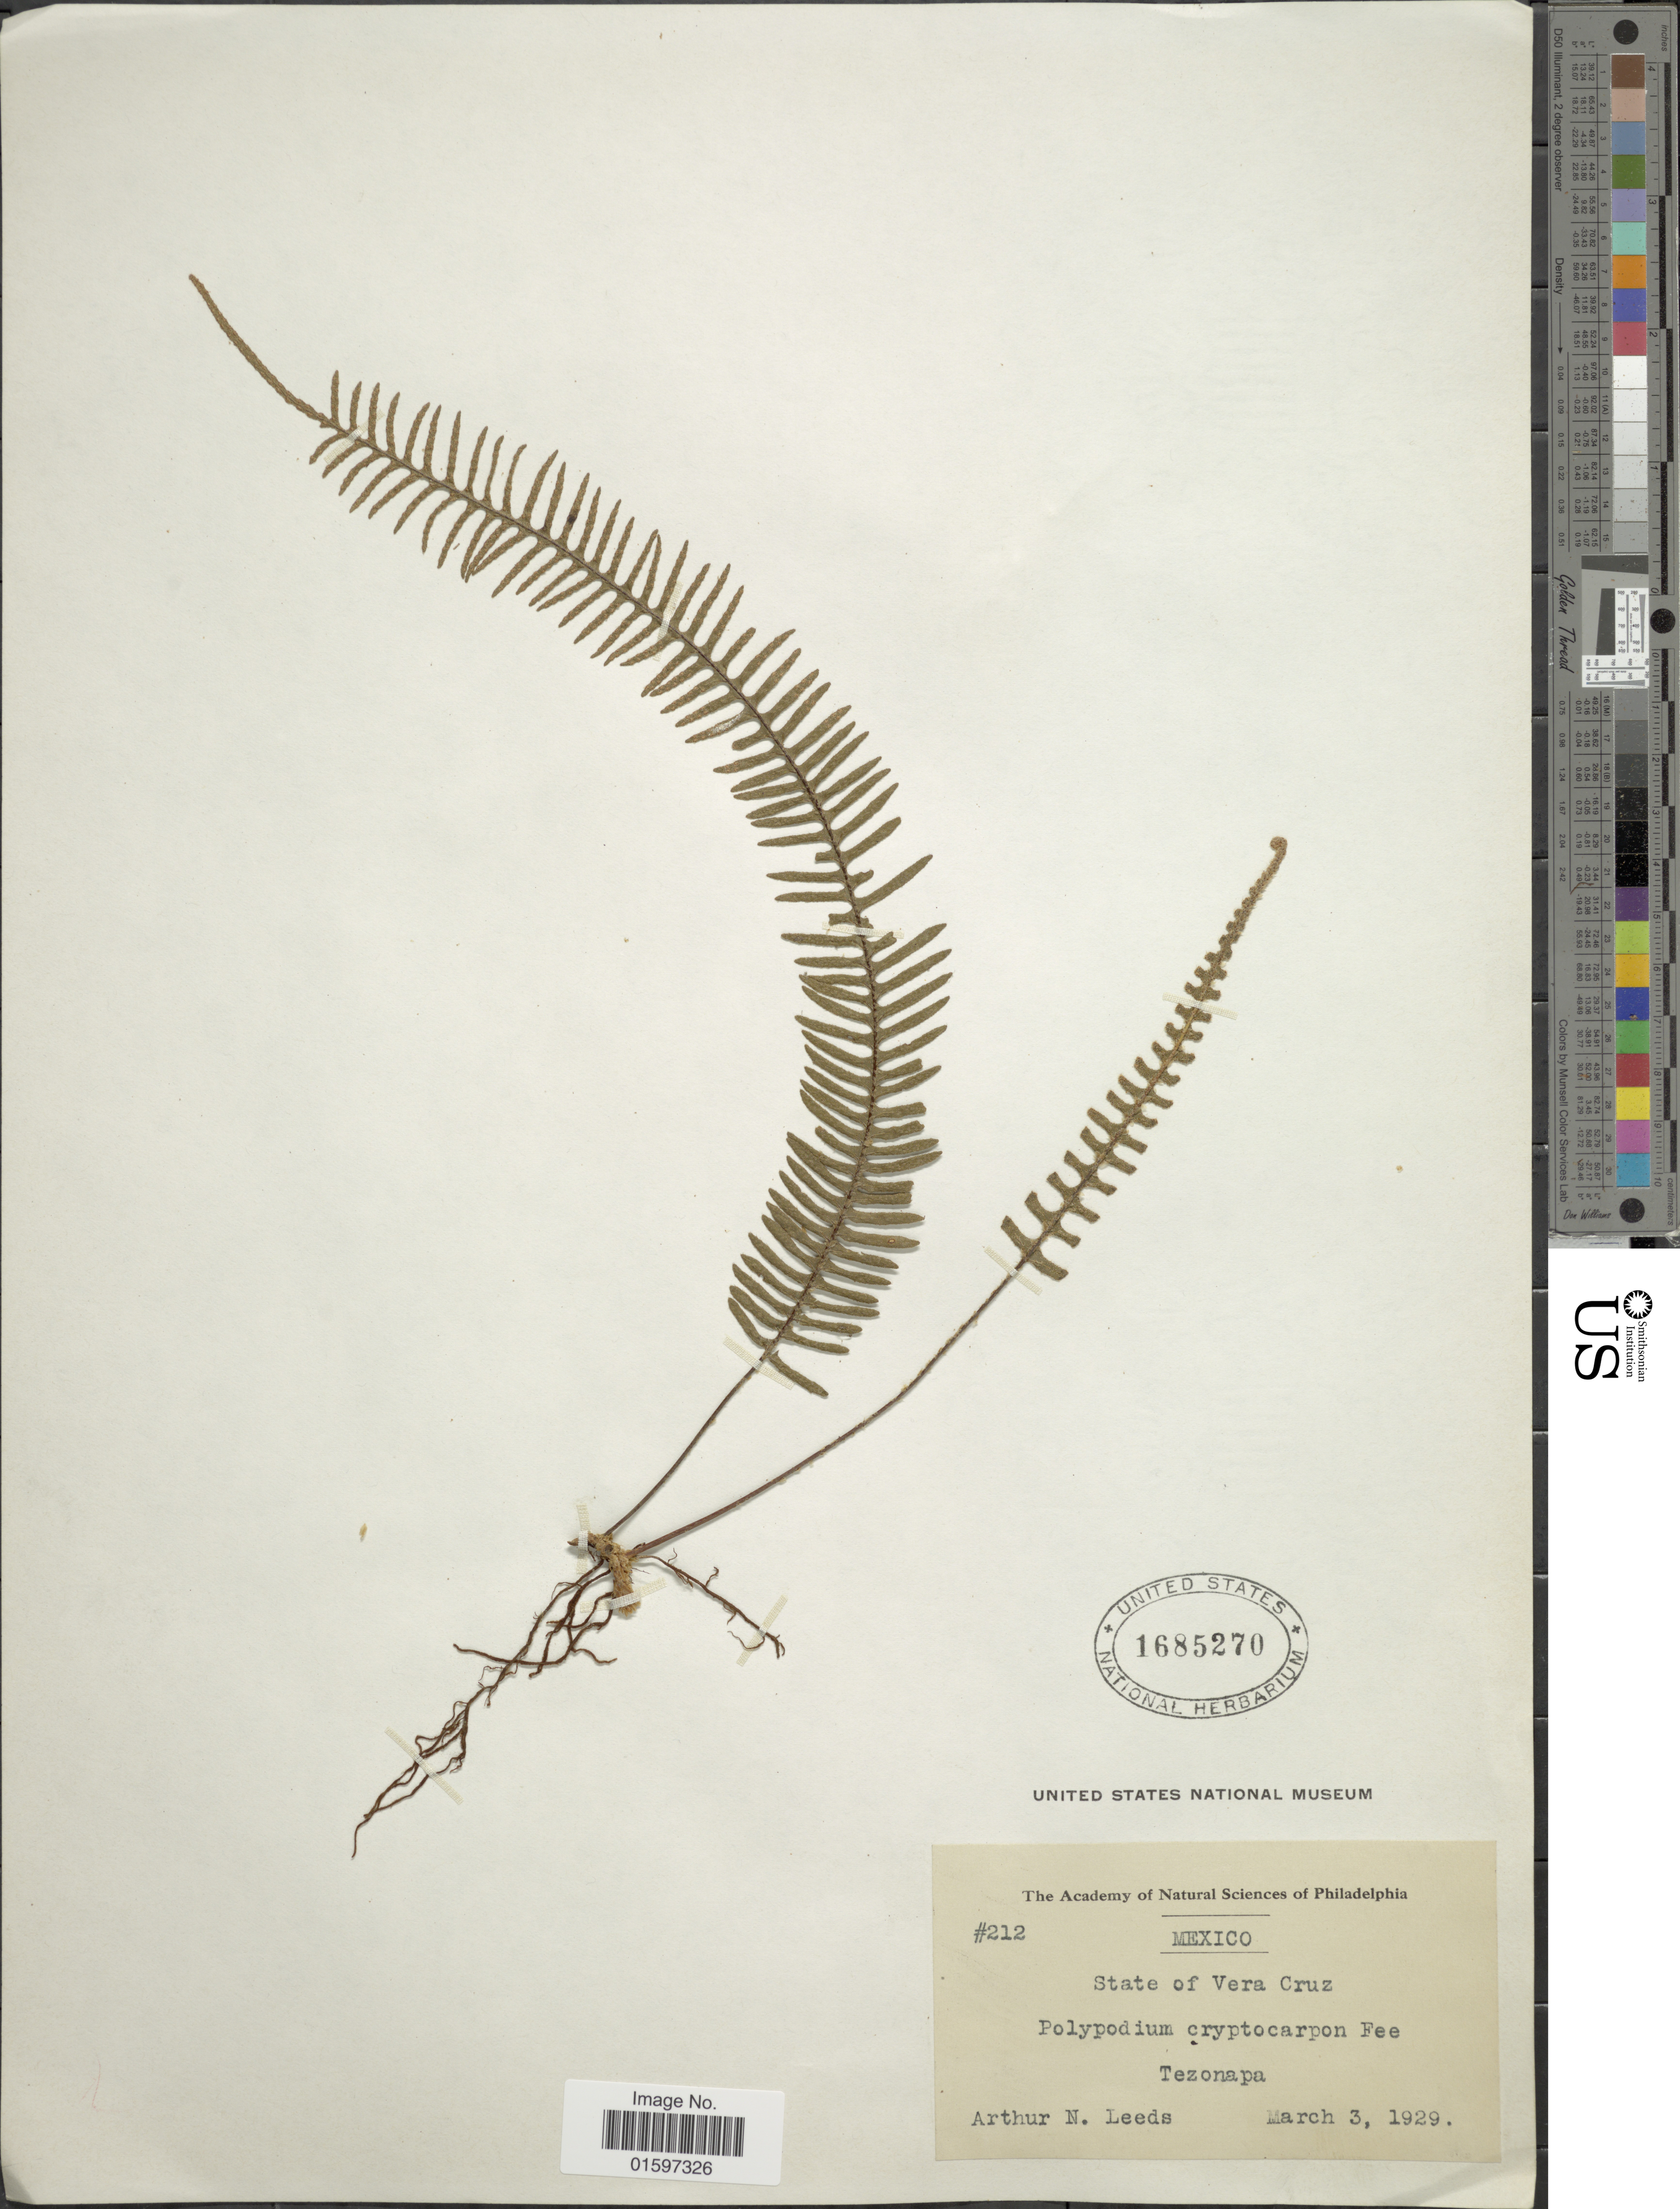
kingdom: Plantae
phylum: Tracheophyta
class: Polypodiopsida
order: Polypodiales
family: Polypodiaceae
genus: Pleopeltis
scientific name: Pleopeltis cryptocarpa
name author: (Fée) A.R. Sm. & Tejero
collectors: A. N. Leeds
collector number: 212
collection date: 1929-03-03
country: Mexico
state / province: Veracruz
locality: State of Vera Cruz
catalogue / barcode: US 1685270